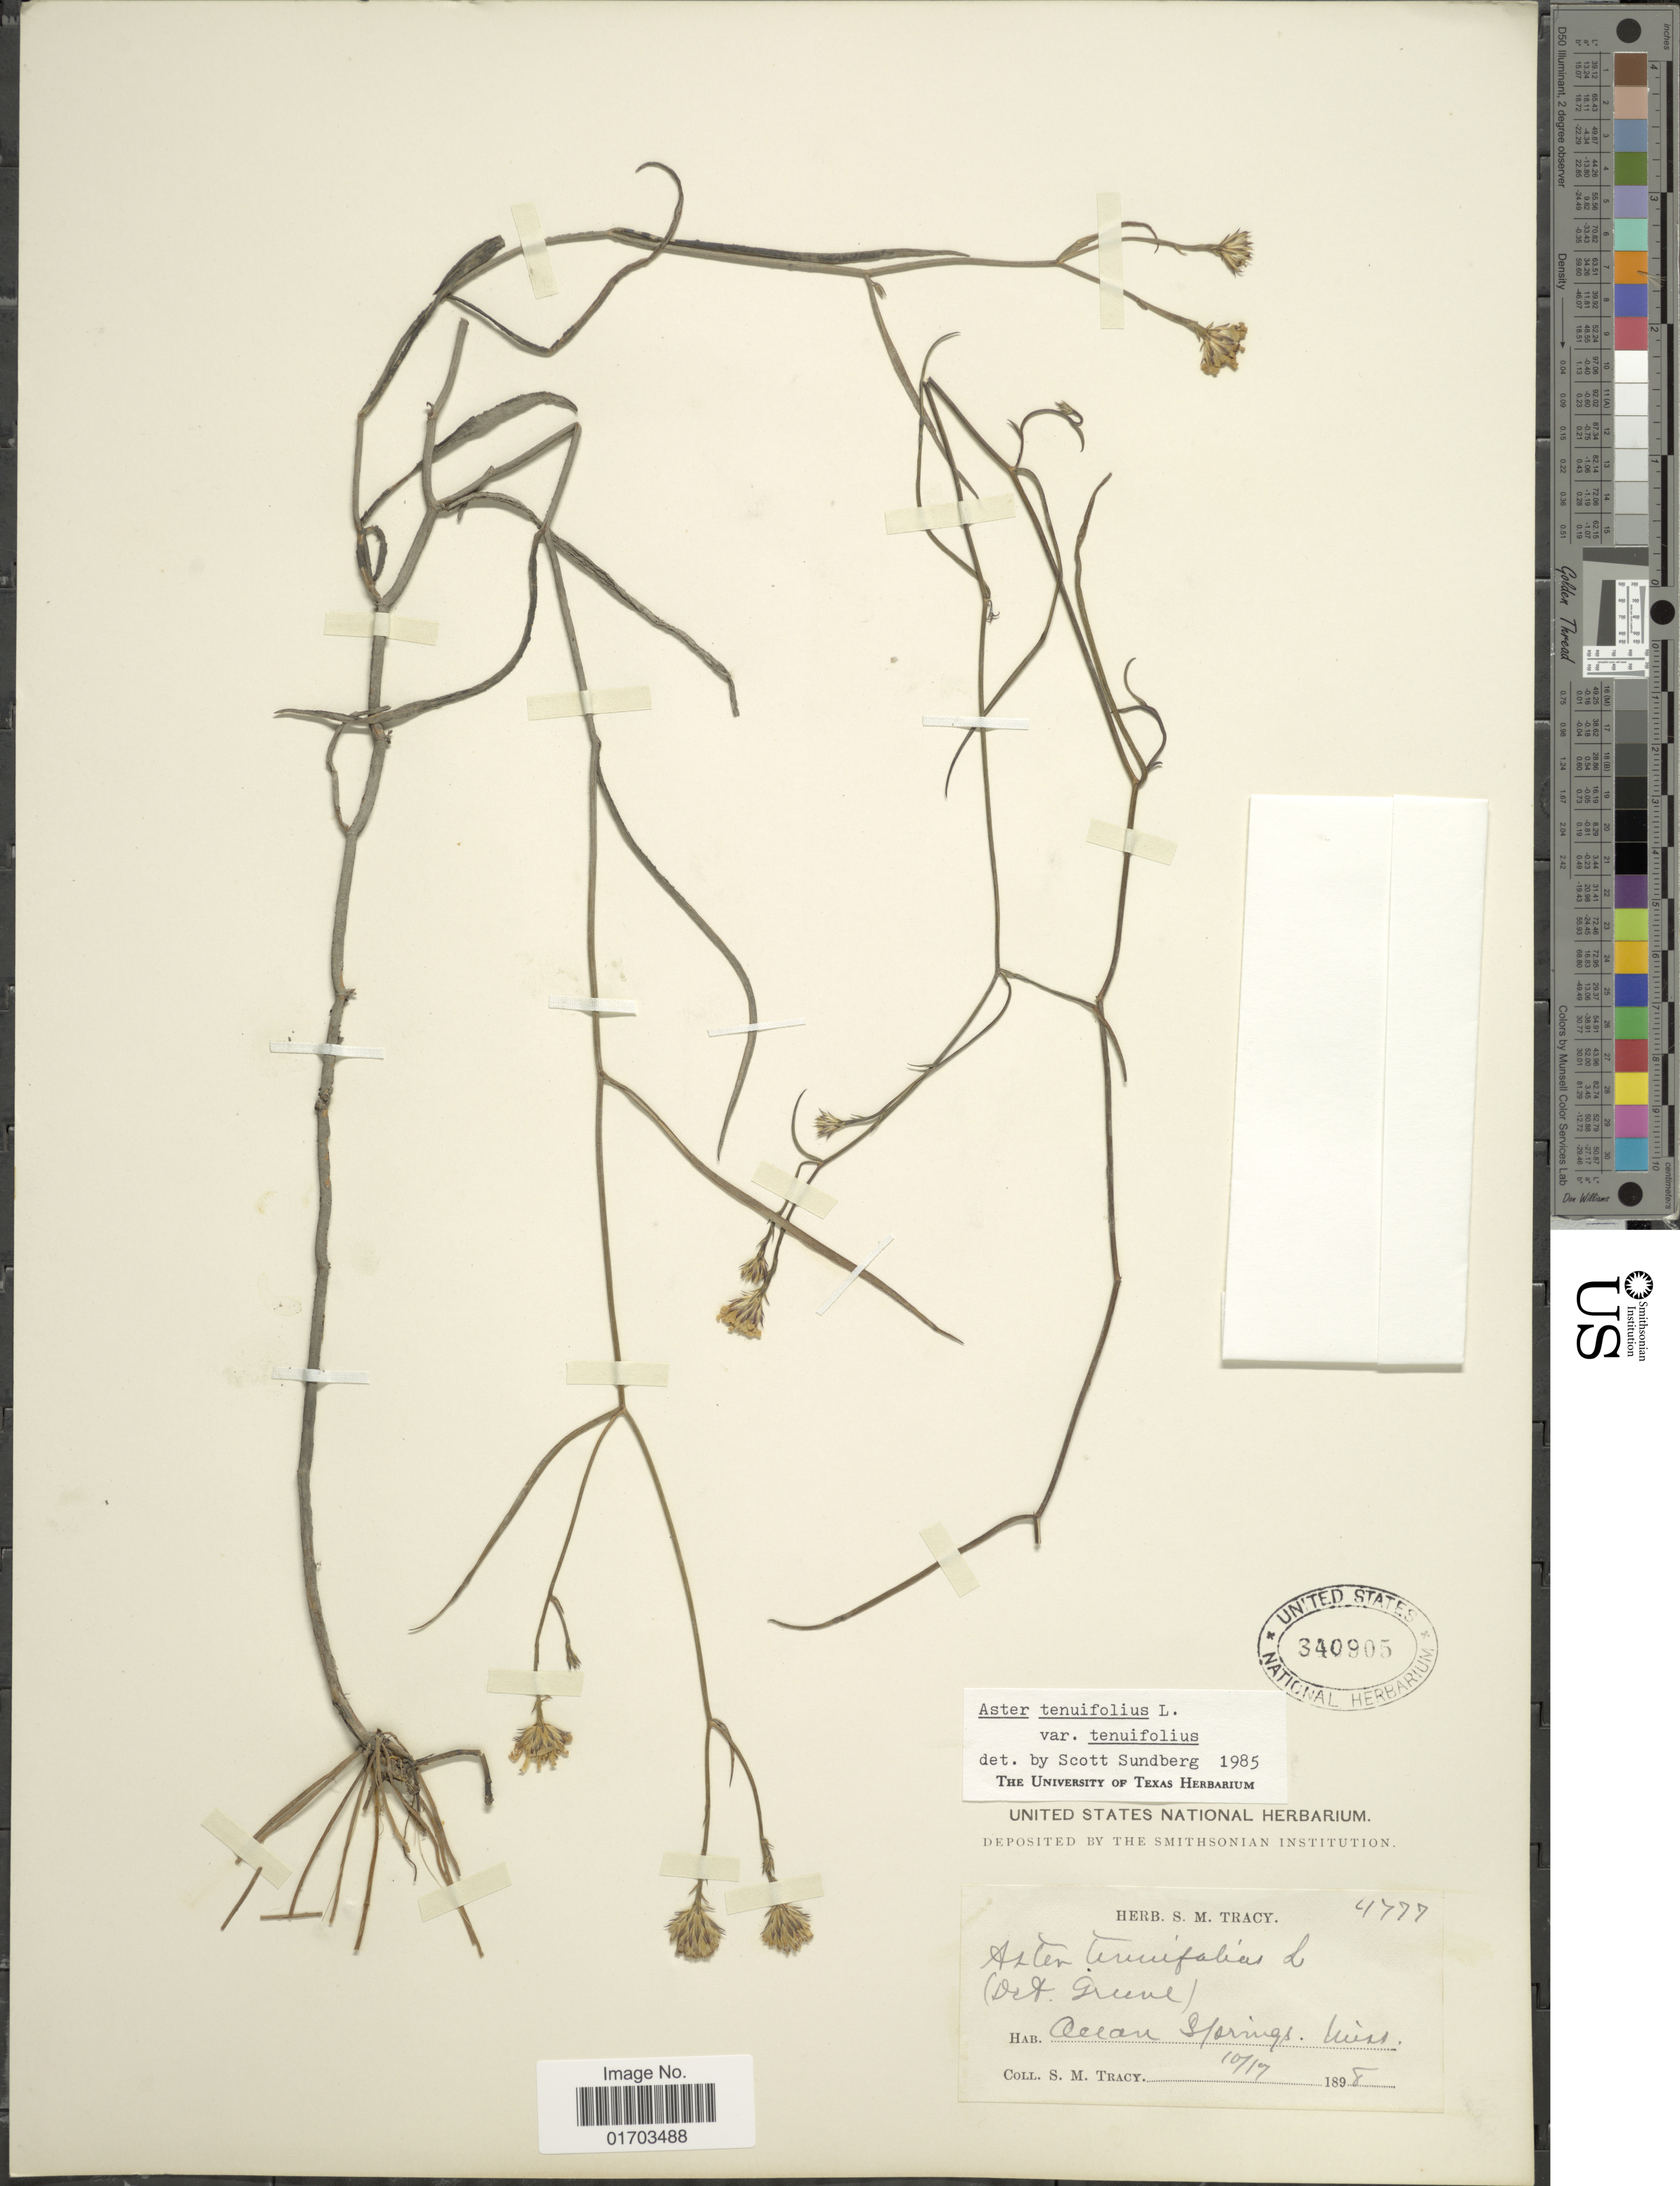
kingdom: Plantae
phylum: Tracheophyta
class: Magnoliopsida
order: Asterales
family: Asteraceae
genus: Symphyotrichum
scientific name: Symphyotrichum tenuifolium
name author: (L.) G.L. Nesom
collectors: S. M. Tracy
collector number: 4777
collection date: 1898-10-17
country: United States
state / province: Mississippi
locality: Ocean Springs.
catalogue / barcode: US 340905